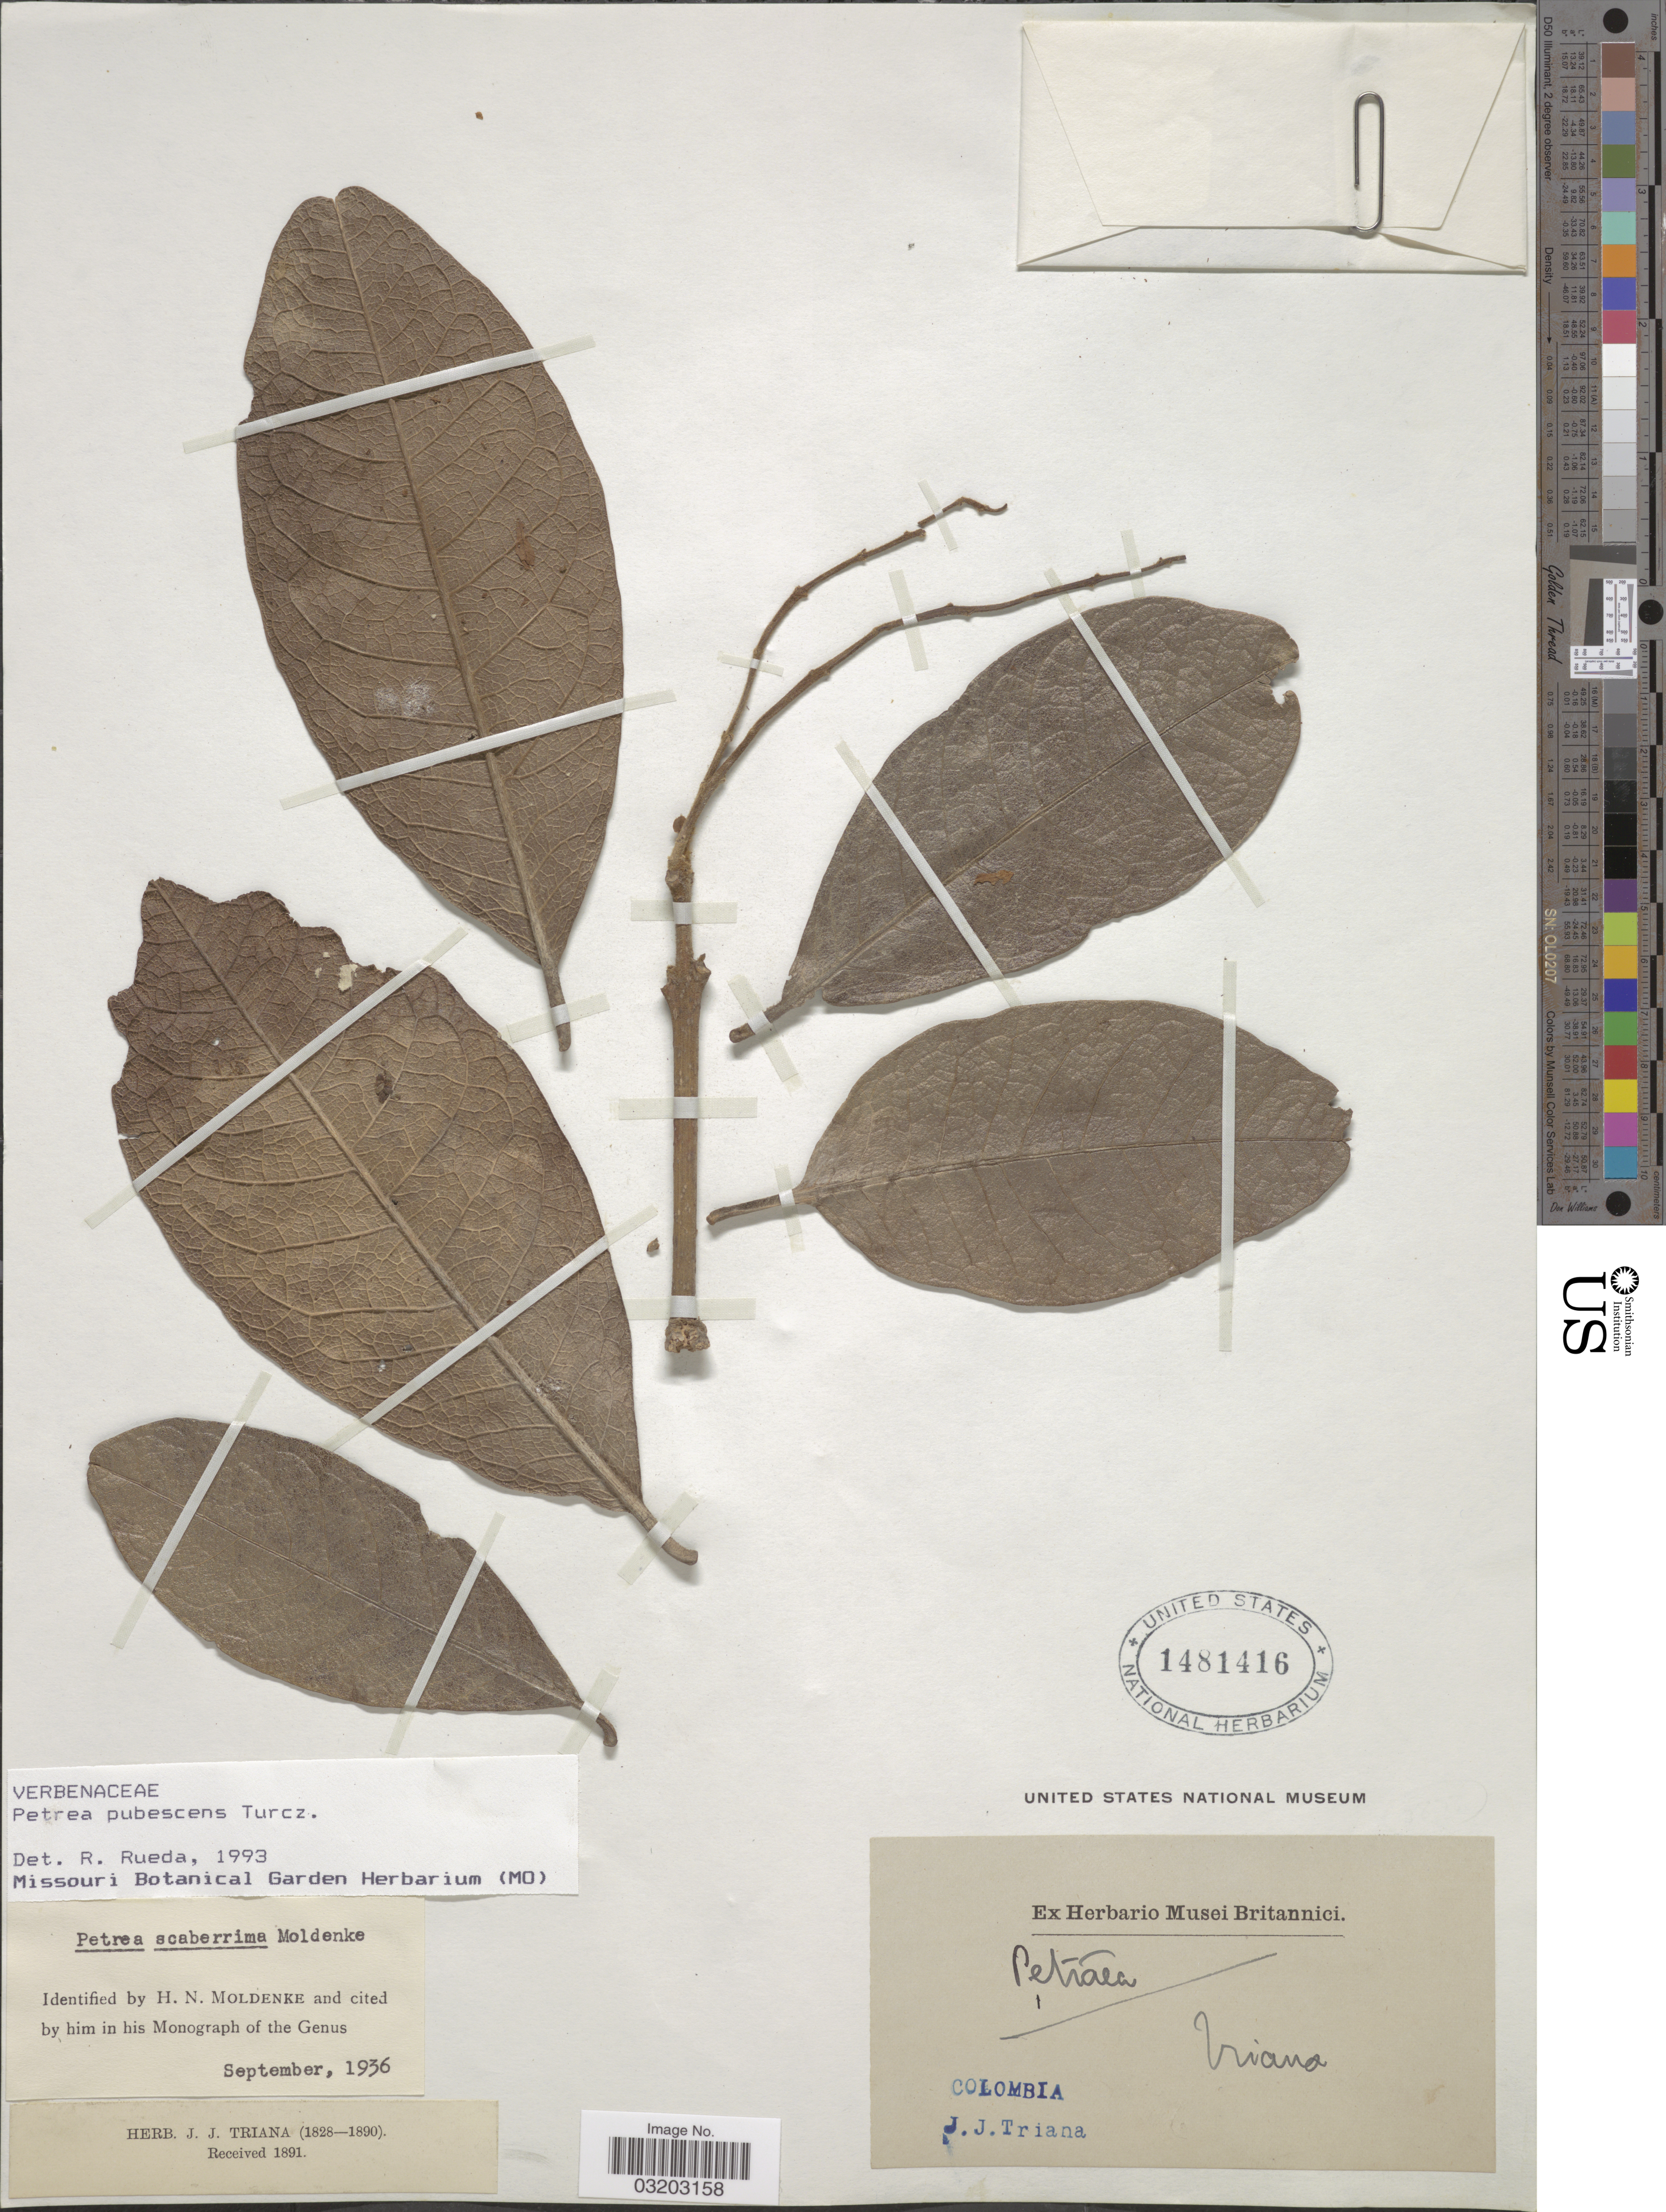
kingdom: Plantae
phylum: Tracheophyta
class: Magnoliopsida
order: Lamiales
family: Verbenaceae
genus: Petrea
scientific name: Petrea pubescens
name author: Turcz.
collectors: J. J. Triana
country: Colombia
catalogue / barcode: US 1481416